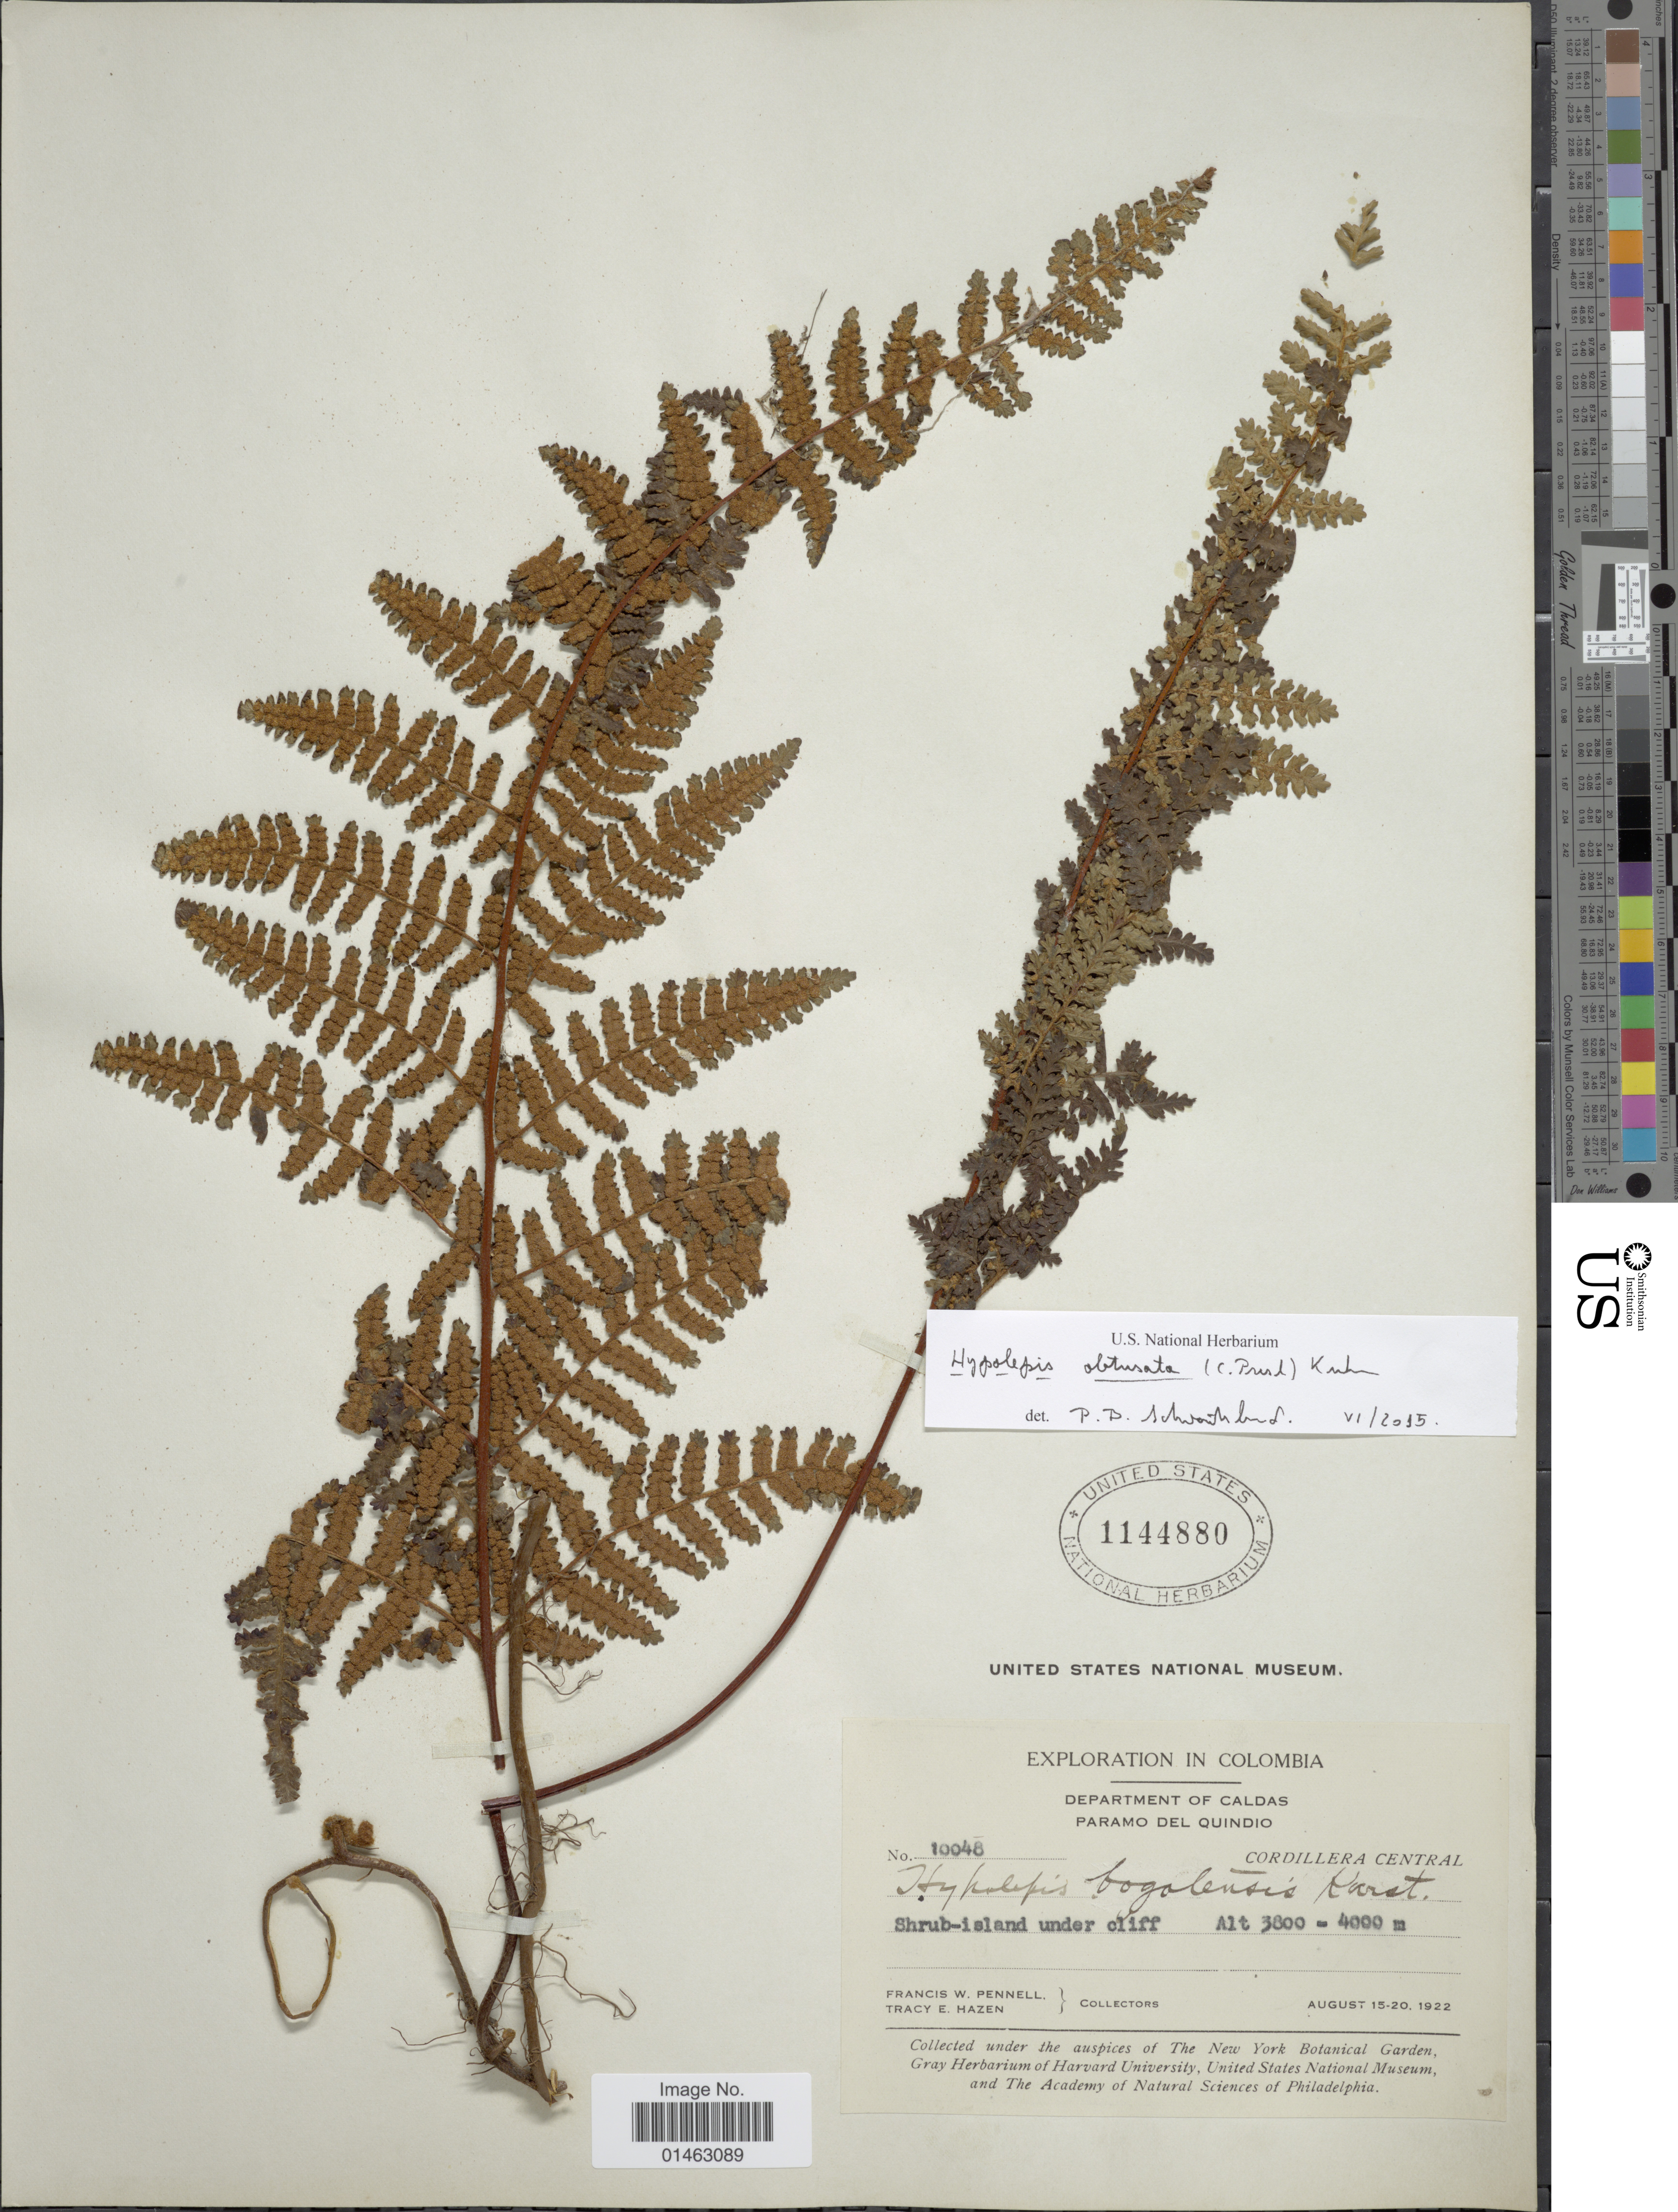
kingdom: Plantae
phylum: Tracheophyta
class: Polypodiopsida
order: Polypodiales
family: Dennstaedtiaceae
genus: Hypolepis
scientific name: Hypolepis obtusata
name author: (C. Presl) Hieron.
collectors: F. W. Pennell & T. E. Hazen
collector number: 10048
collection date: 1922-08-15/1922-08-20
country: Colombia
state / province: Caldas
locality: Department of Caldas Paramo del Quindo, Cordillera Central, Shrub-island under cliff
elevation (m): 3800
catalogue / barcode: US 1144880